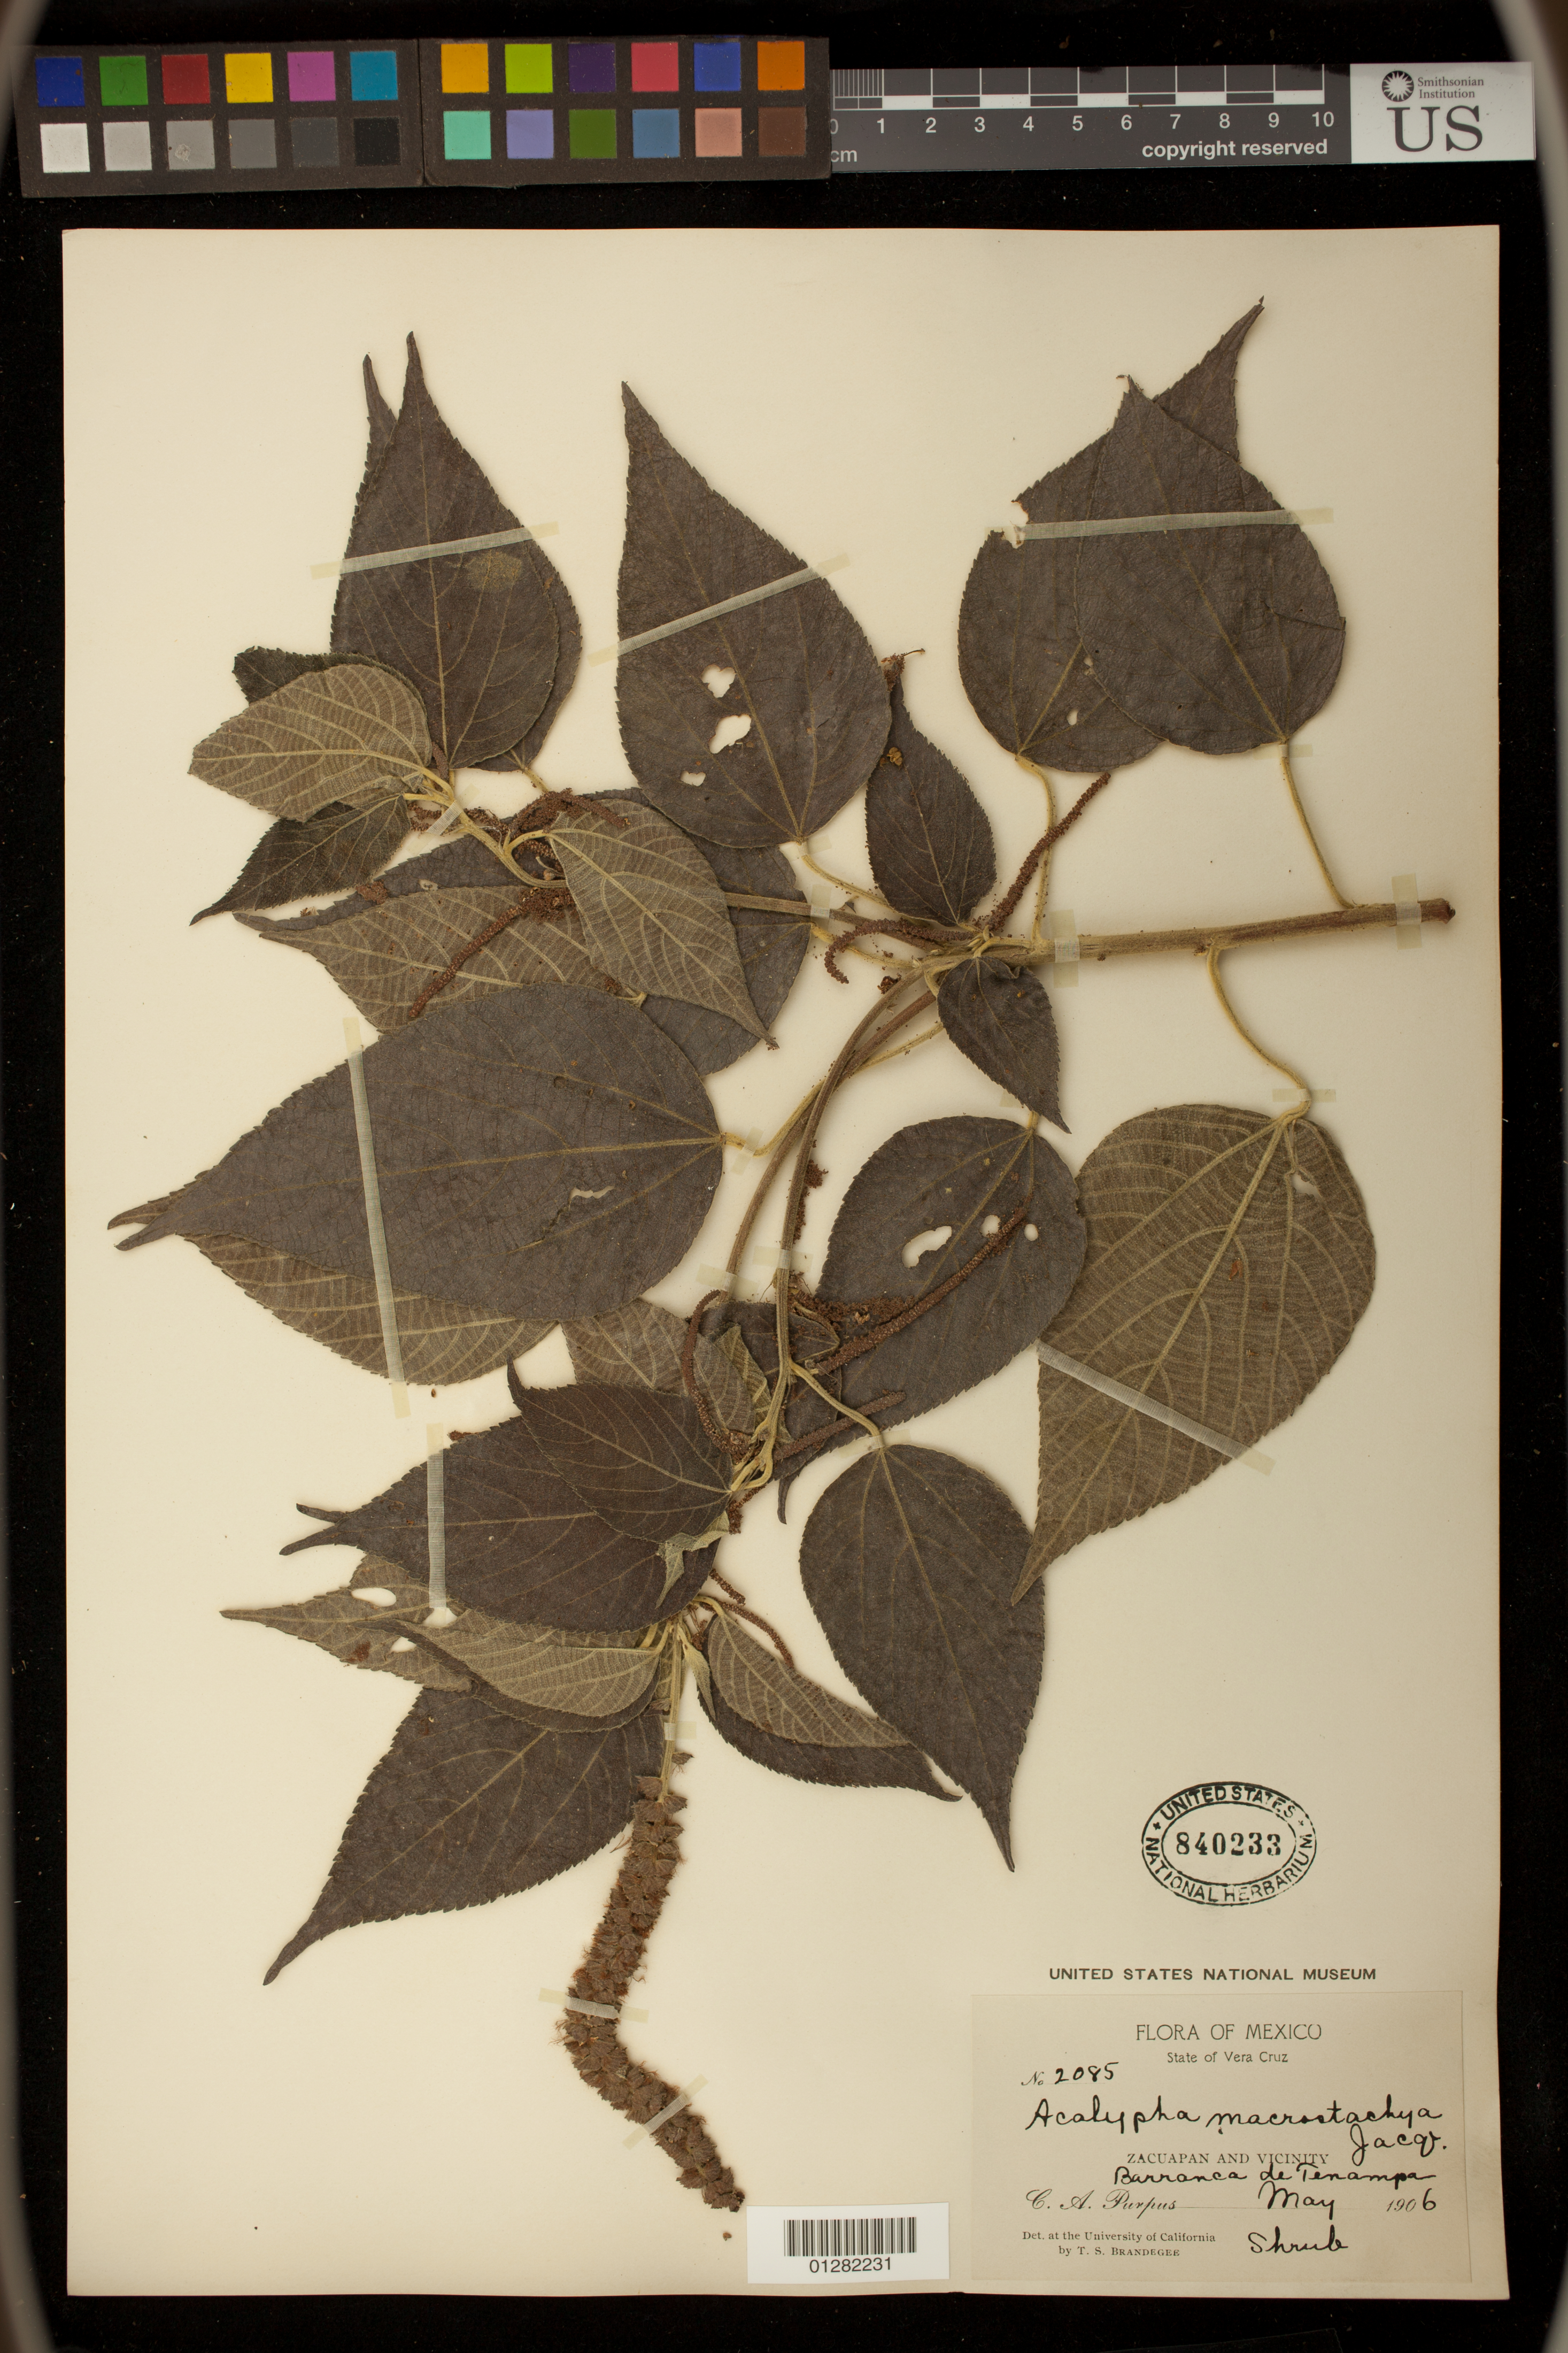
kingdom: Plantae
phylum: Tracheophyta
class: Magnoliopsida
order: Malpighiales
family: Euphorbiaceae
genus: Acalypha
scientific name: Acalypha macrostachyoides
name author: Müll. Arg.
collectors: Bro. G. Arsène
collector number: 2085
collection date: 1906-05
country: Mexico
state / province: Veracruz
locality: Zacuapan and Vicinity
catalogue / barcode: US 840233